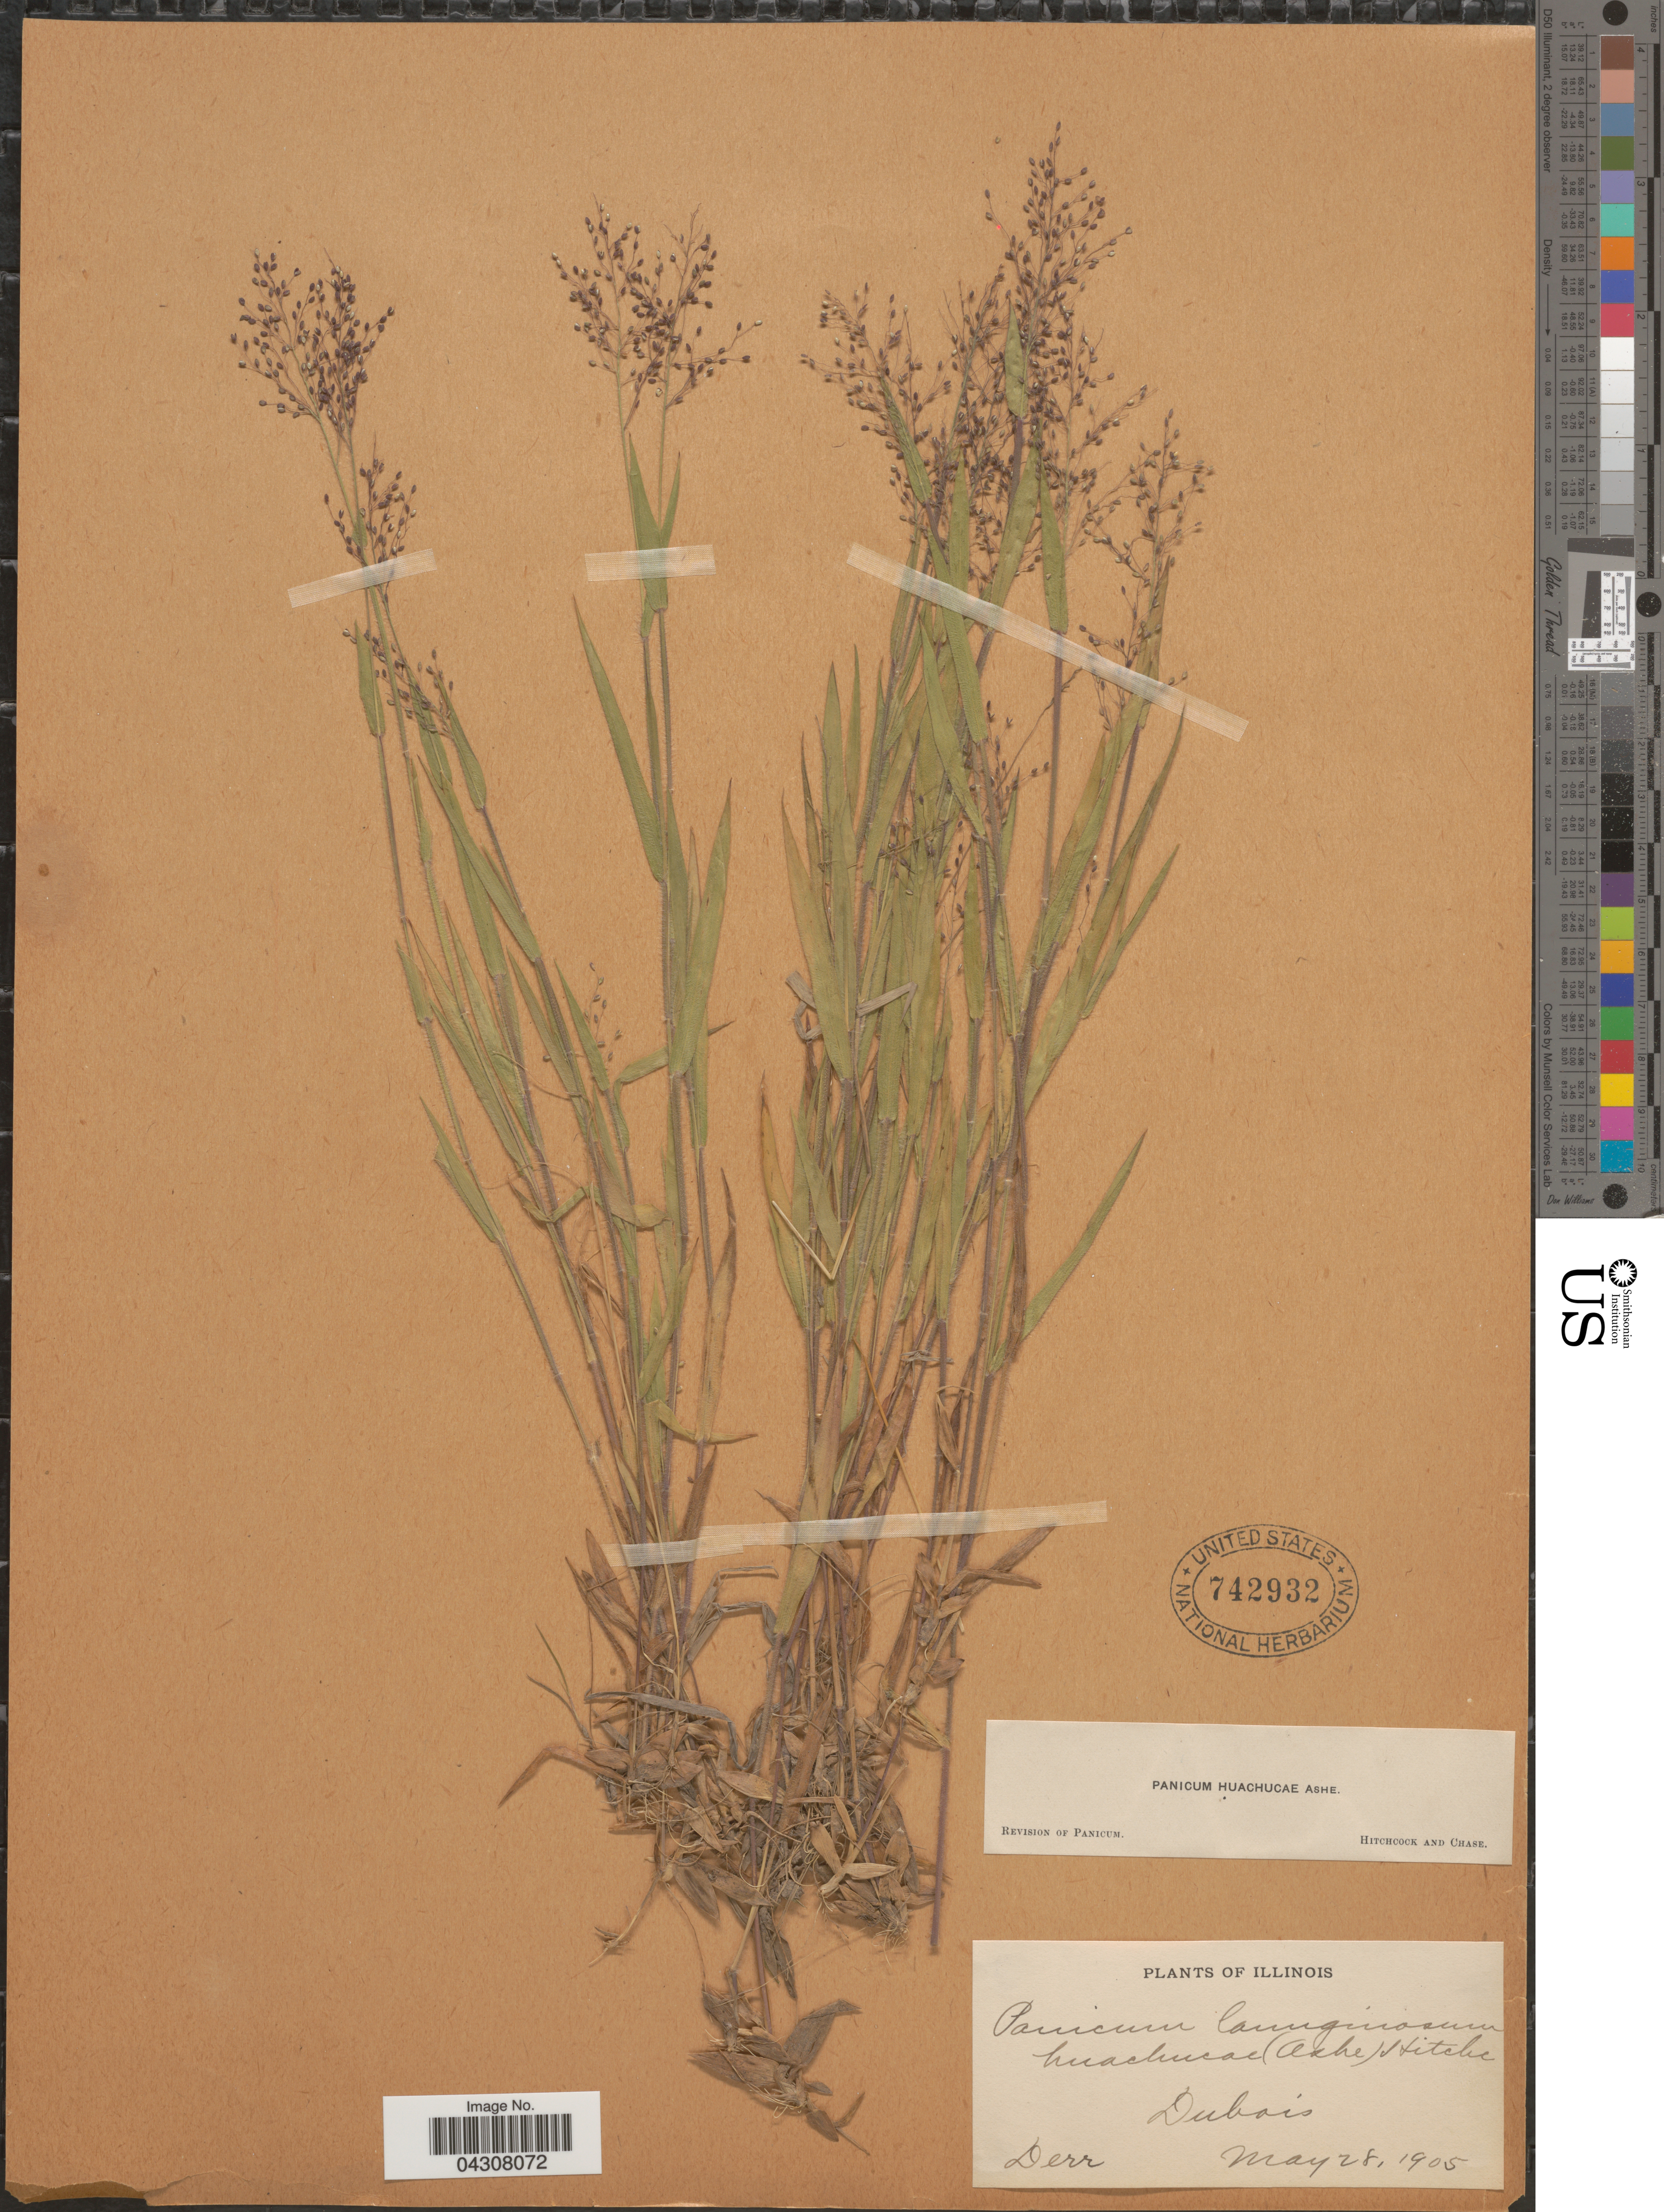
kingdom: Plantae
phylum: Tracheophyta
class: Liliopsida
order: Poales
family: Poaceae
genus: Dichanthelium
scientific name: Dichanthelium acuminatum var. acuminatum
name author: (Sw.) Gould & C.A. Clark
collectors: Derr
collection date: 1905-05-28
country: United States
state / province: Michigan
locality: Dubois.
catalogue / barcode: US 742932